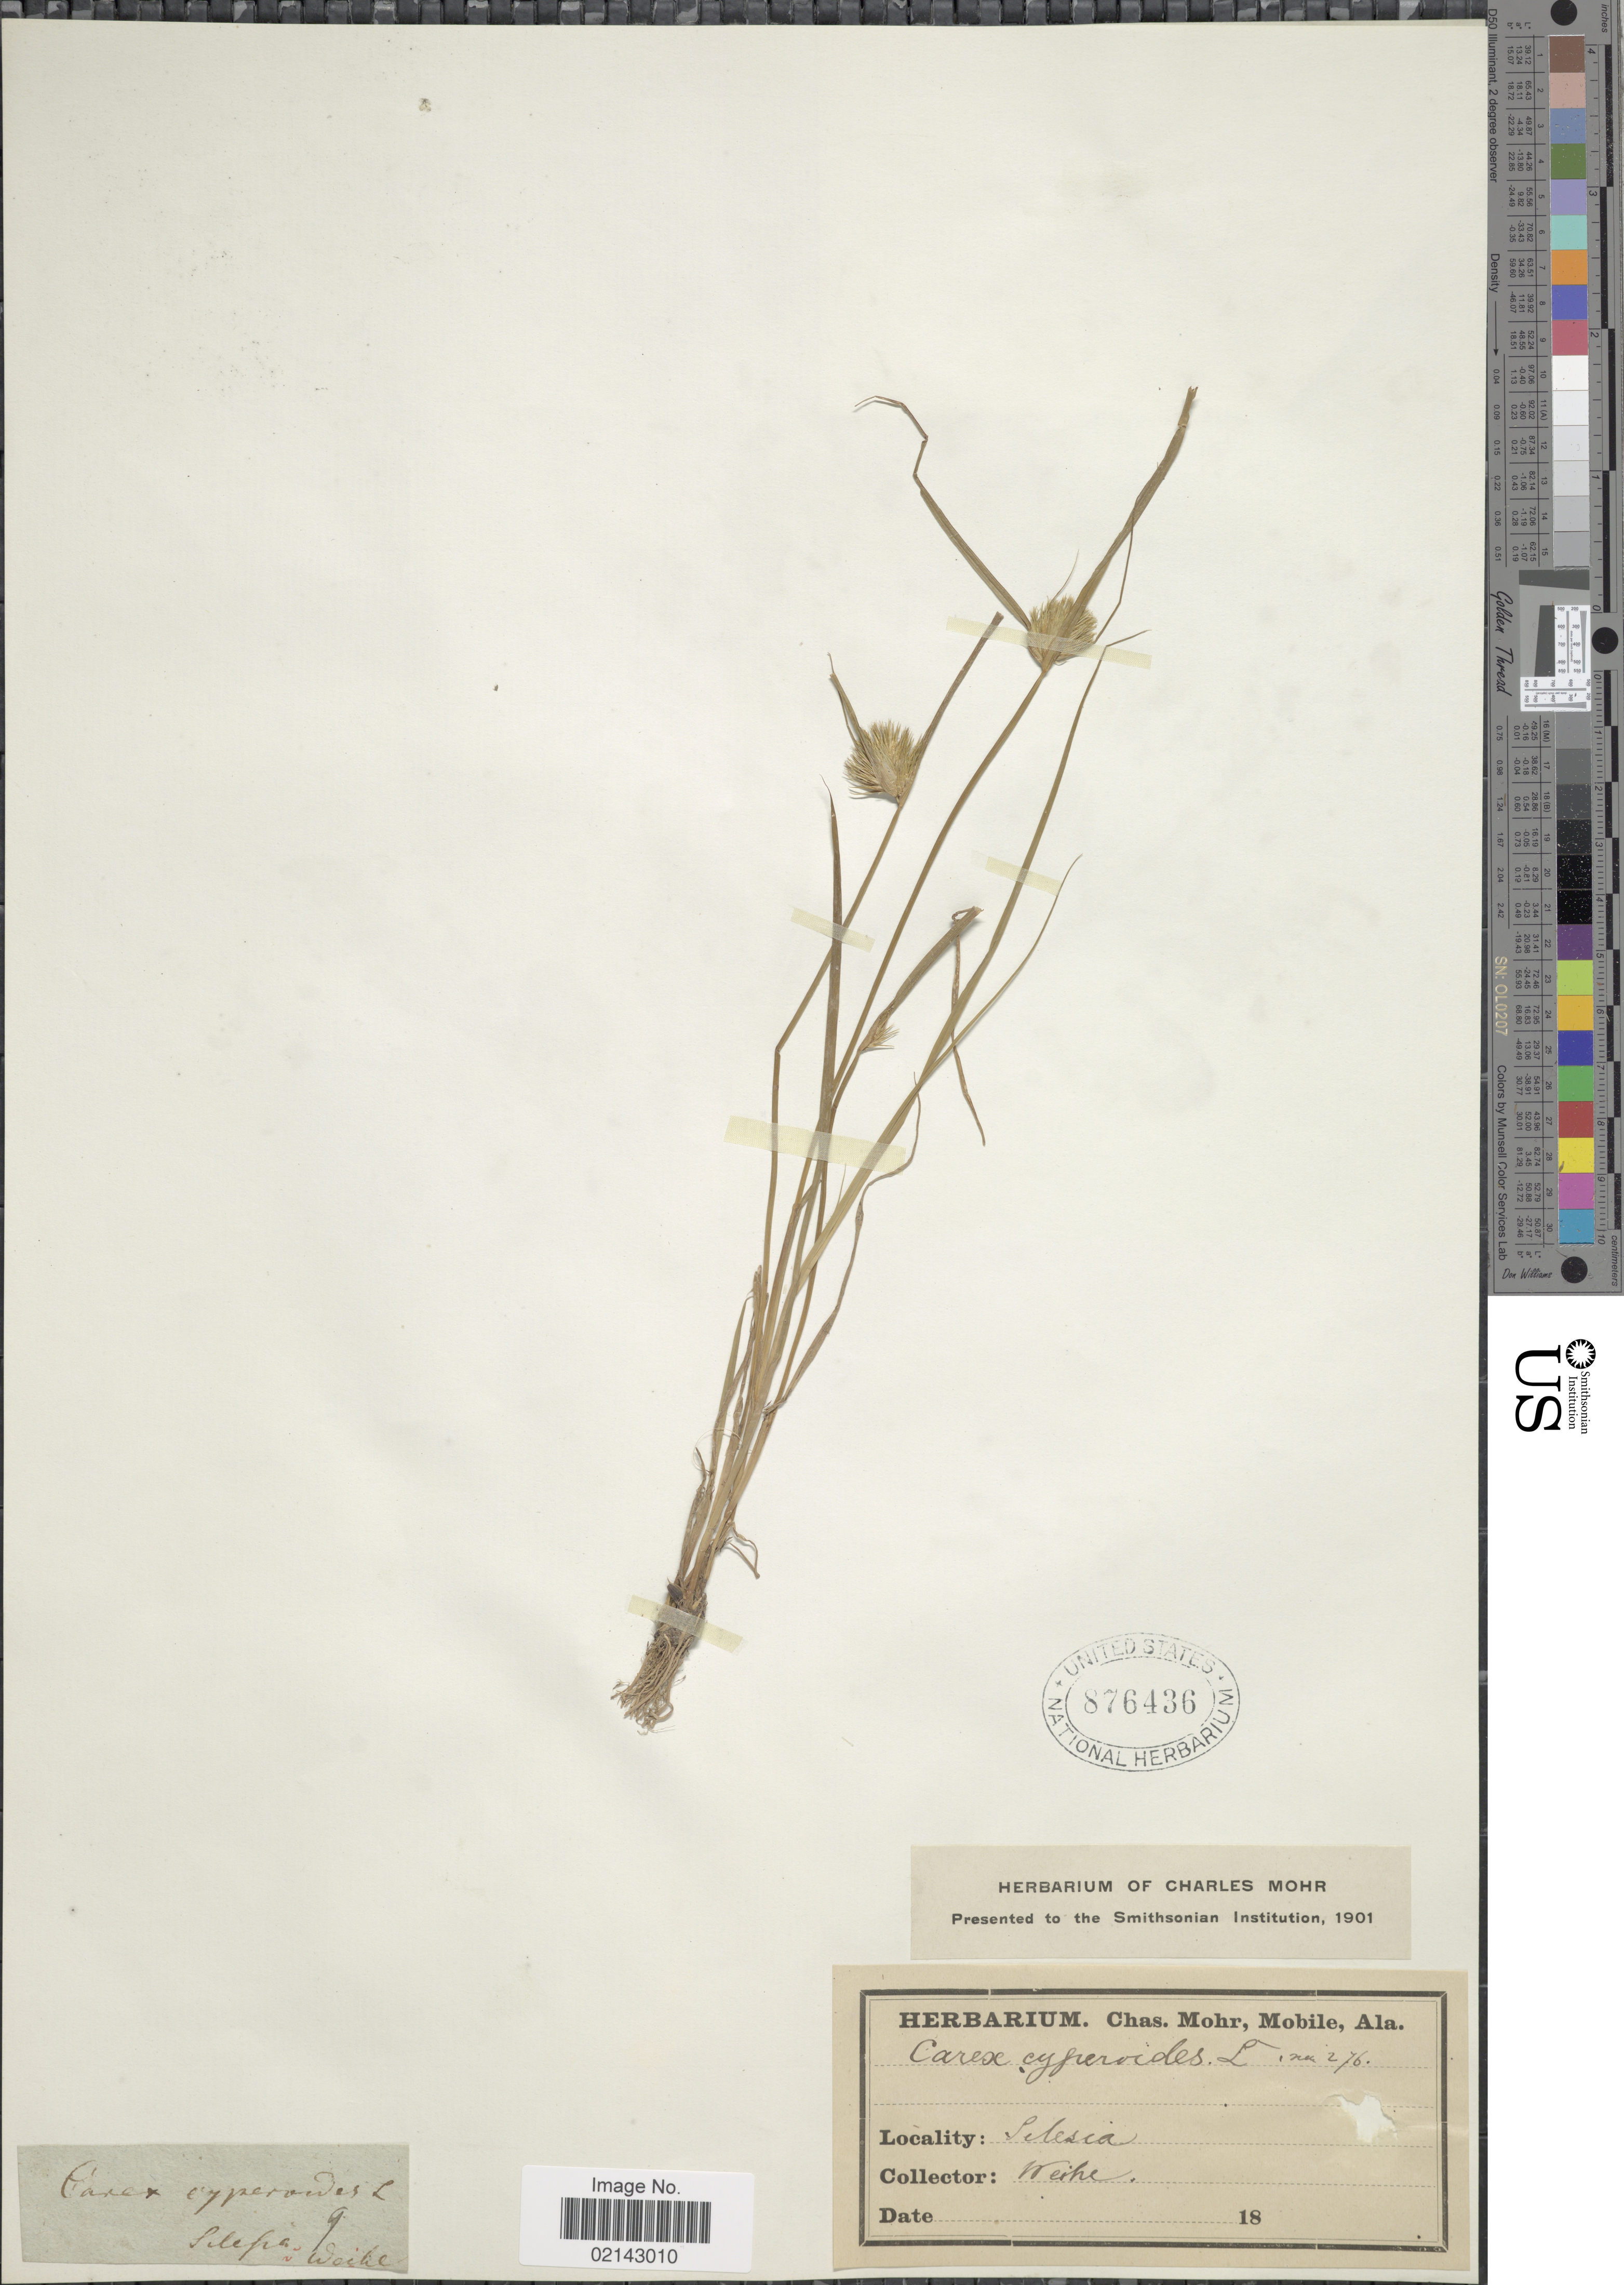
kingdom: Plantae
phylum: Tracheophyta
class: Liliopsida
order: Poales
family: Cyperaceae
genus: Carex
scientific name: Carex bohemica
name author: Schreb.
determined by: Strong, Mark T., (BOT), Smithsonian Institution - National Museum of Natural History (UNITED STATES)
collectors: Weihe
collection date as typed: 18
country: Germany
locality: Silesia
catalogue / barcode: US 876436